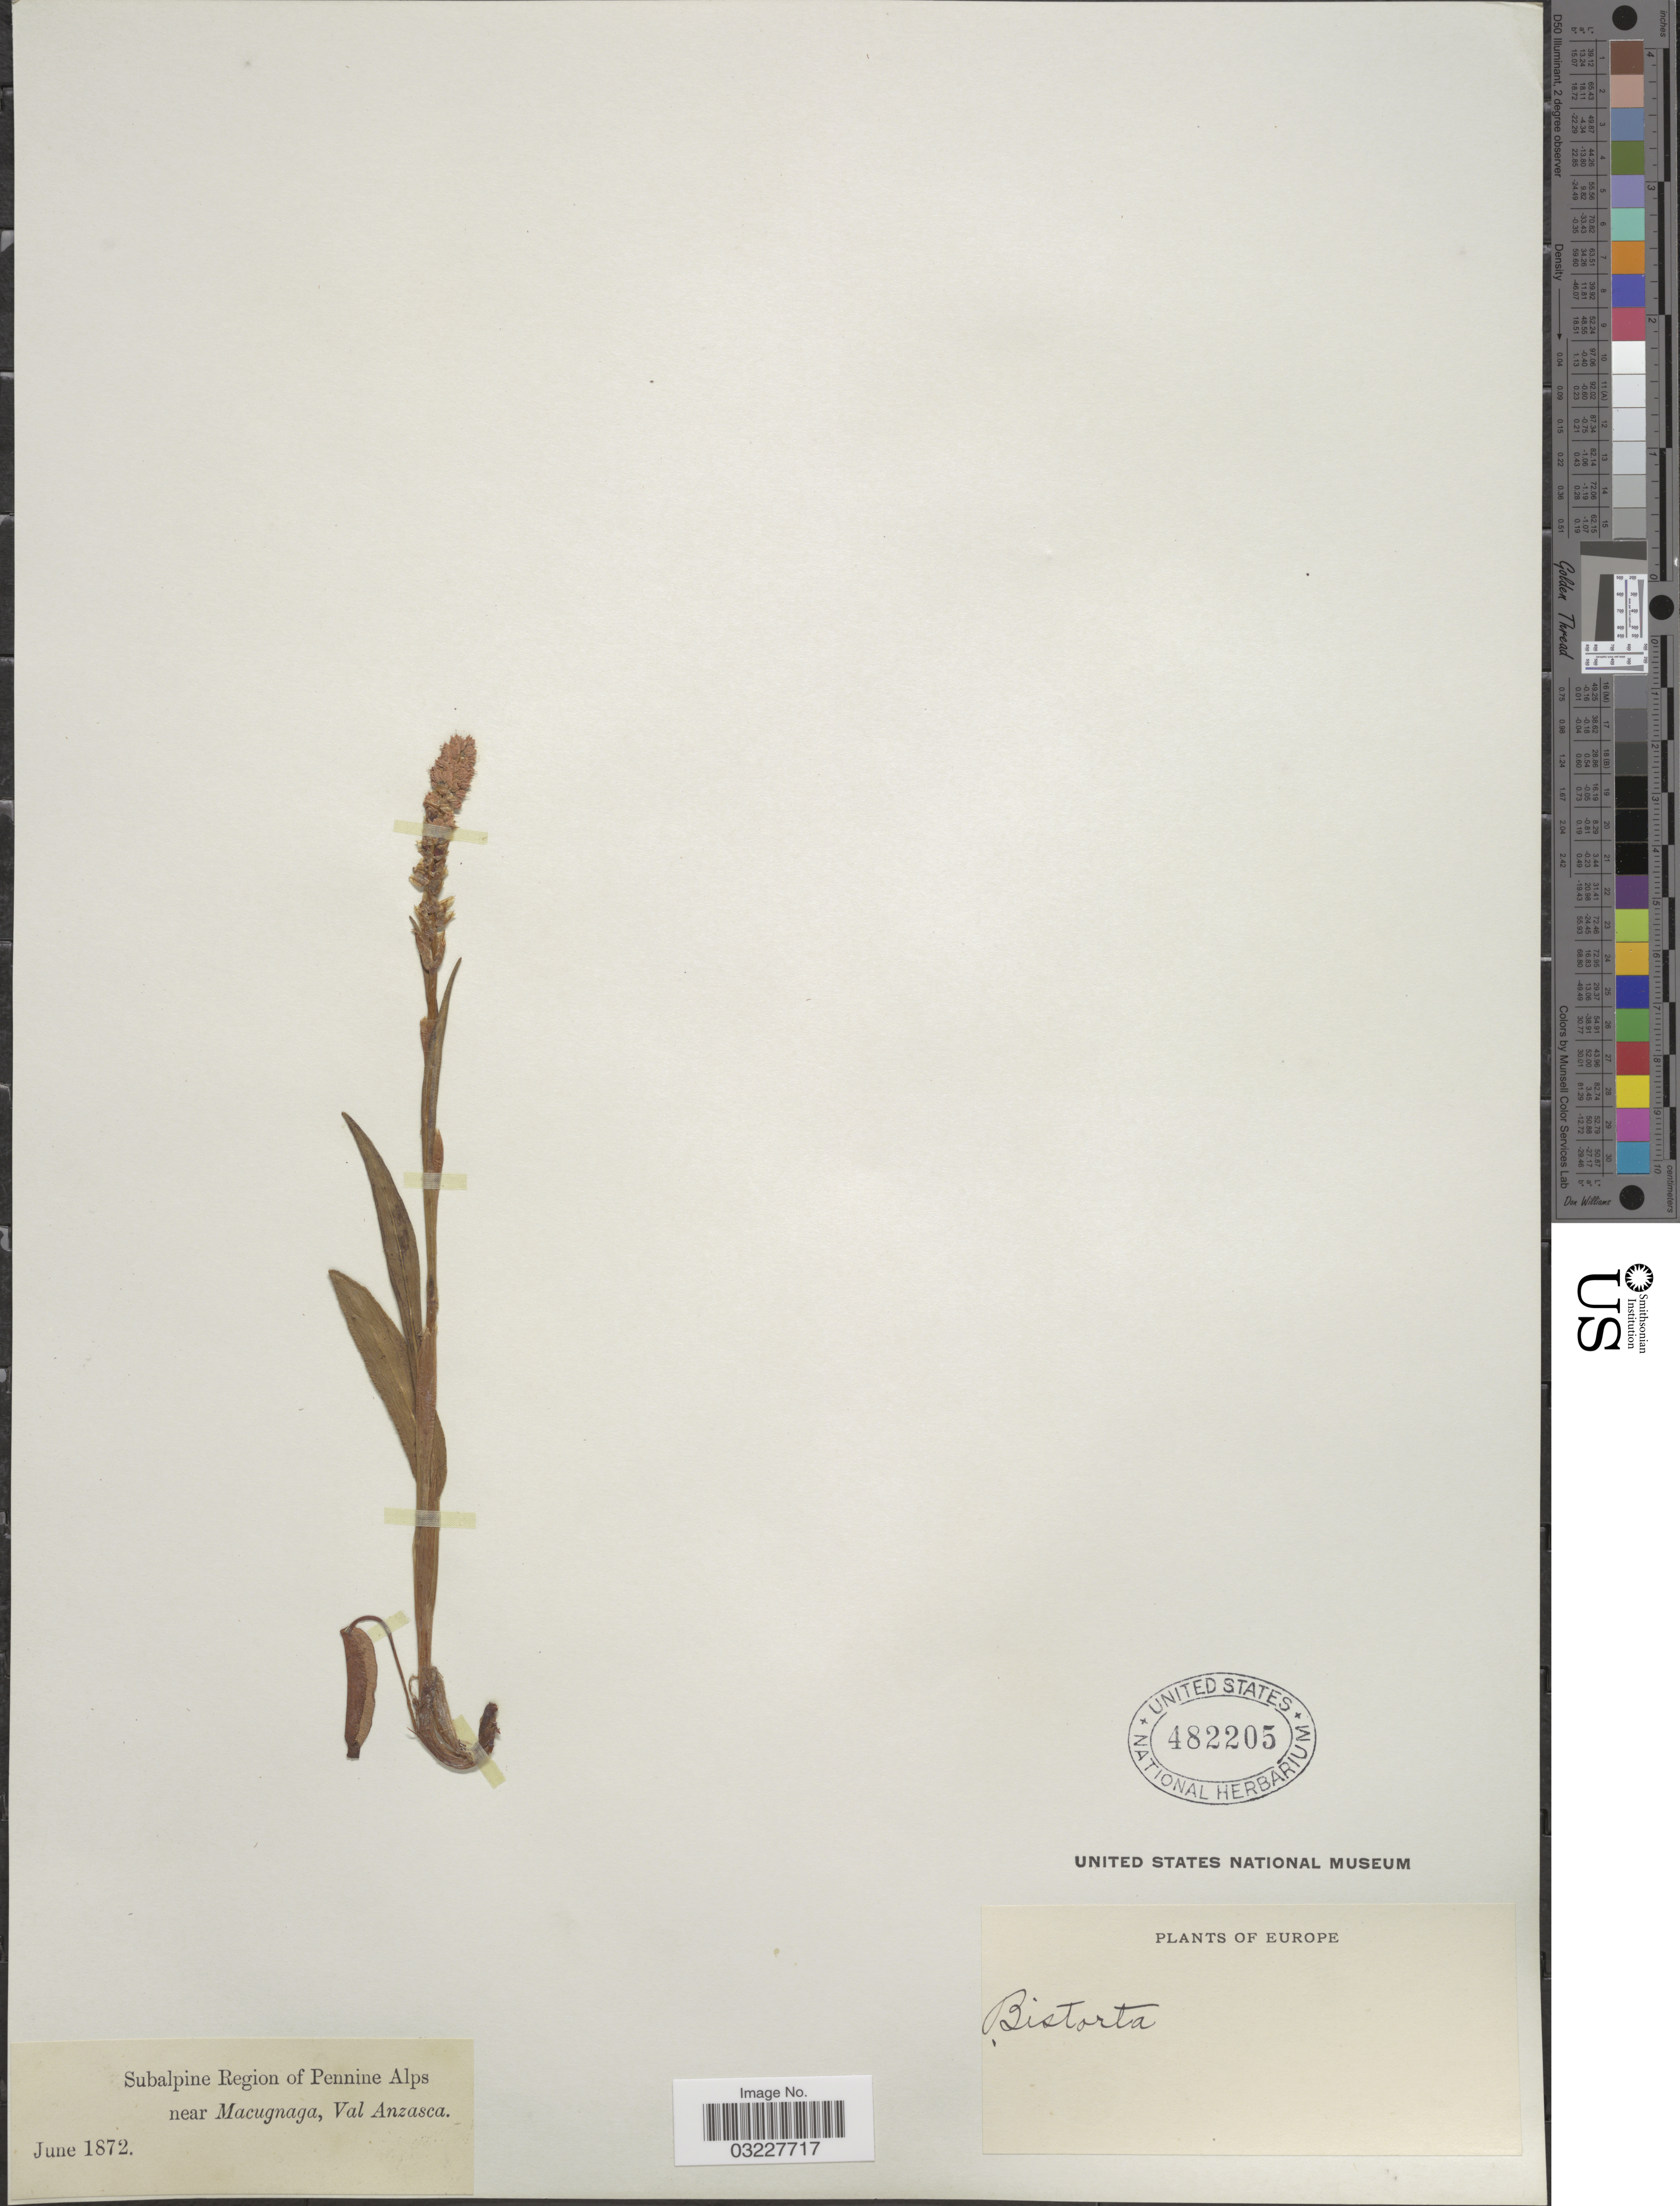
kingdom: Plantae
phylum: Tracheophyta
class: Magnoliopsida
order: Caryophyllales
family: Polygonaceae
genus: Bistorta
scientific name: Bistorta vivipara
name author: (L.) Delarbre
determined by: Strong, Mark T., (BOT), Smithsonian Institution - National Museum of Natural History (UNITED STATES)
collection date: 1872-06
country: Italy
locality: Subalpine Region of Pennine Alps near Macugnaga, Val Anzasca. Europe.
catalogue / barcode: US 482205